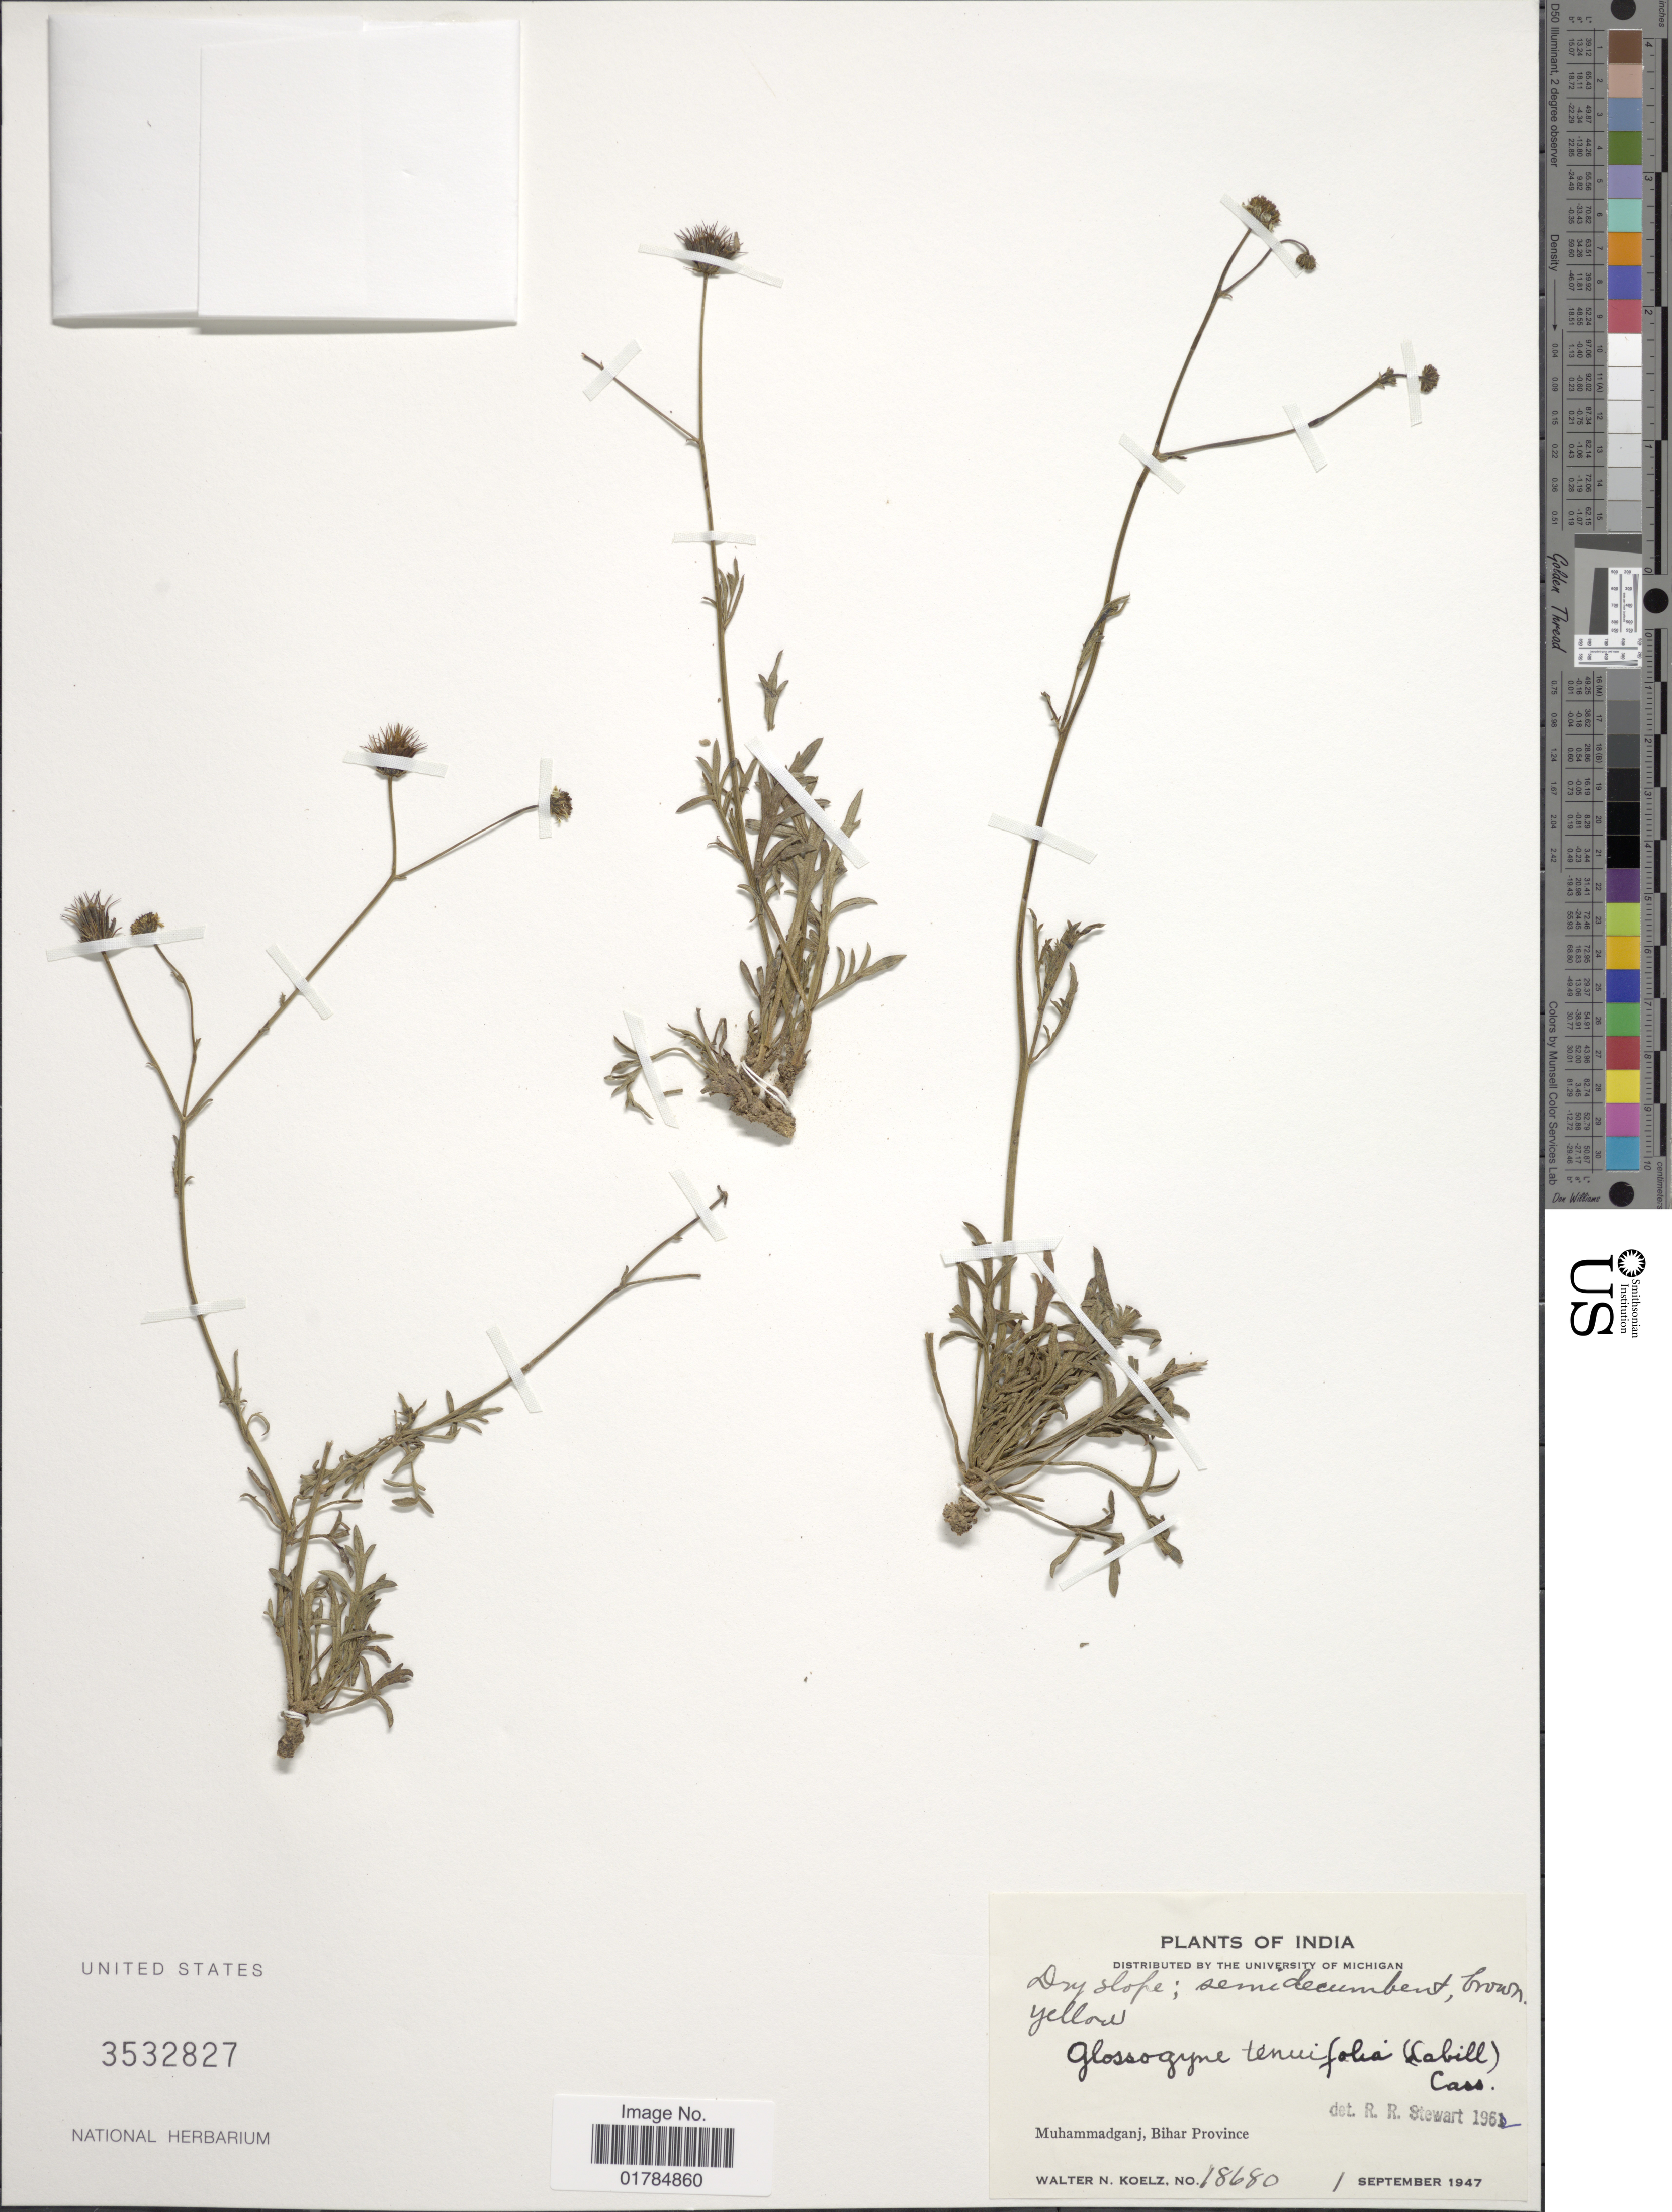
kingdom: Plantae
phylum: Tracheophyta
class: Magnoliopsida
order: Asterales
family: Asteraceae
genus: Glossogyne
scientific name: Glossogyne tenuifolia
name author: (Labill.)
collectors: W. N. Koelz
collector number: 18680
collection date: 1947-09-01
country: India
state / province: Bihar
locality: Muhammadganj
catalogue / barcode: US 3532827